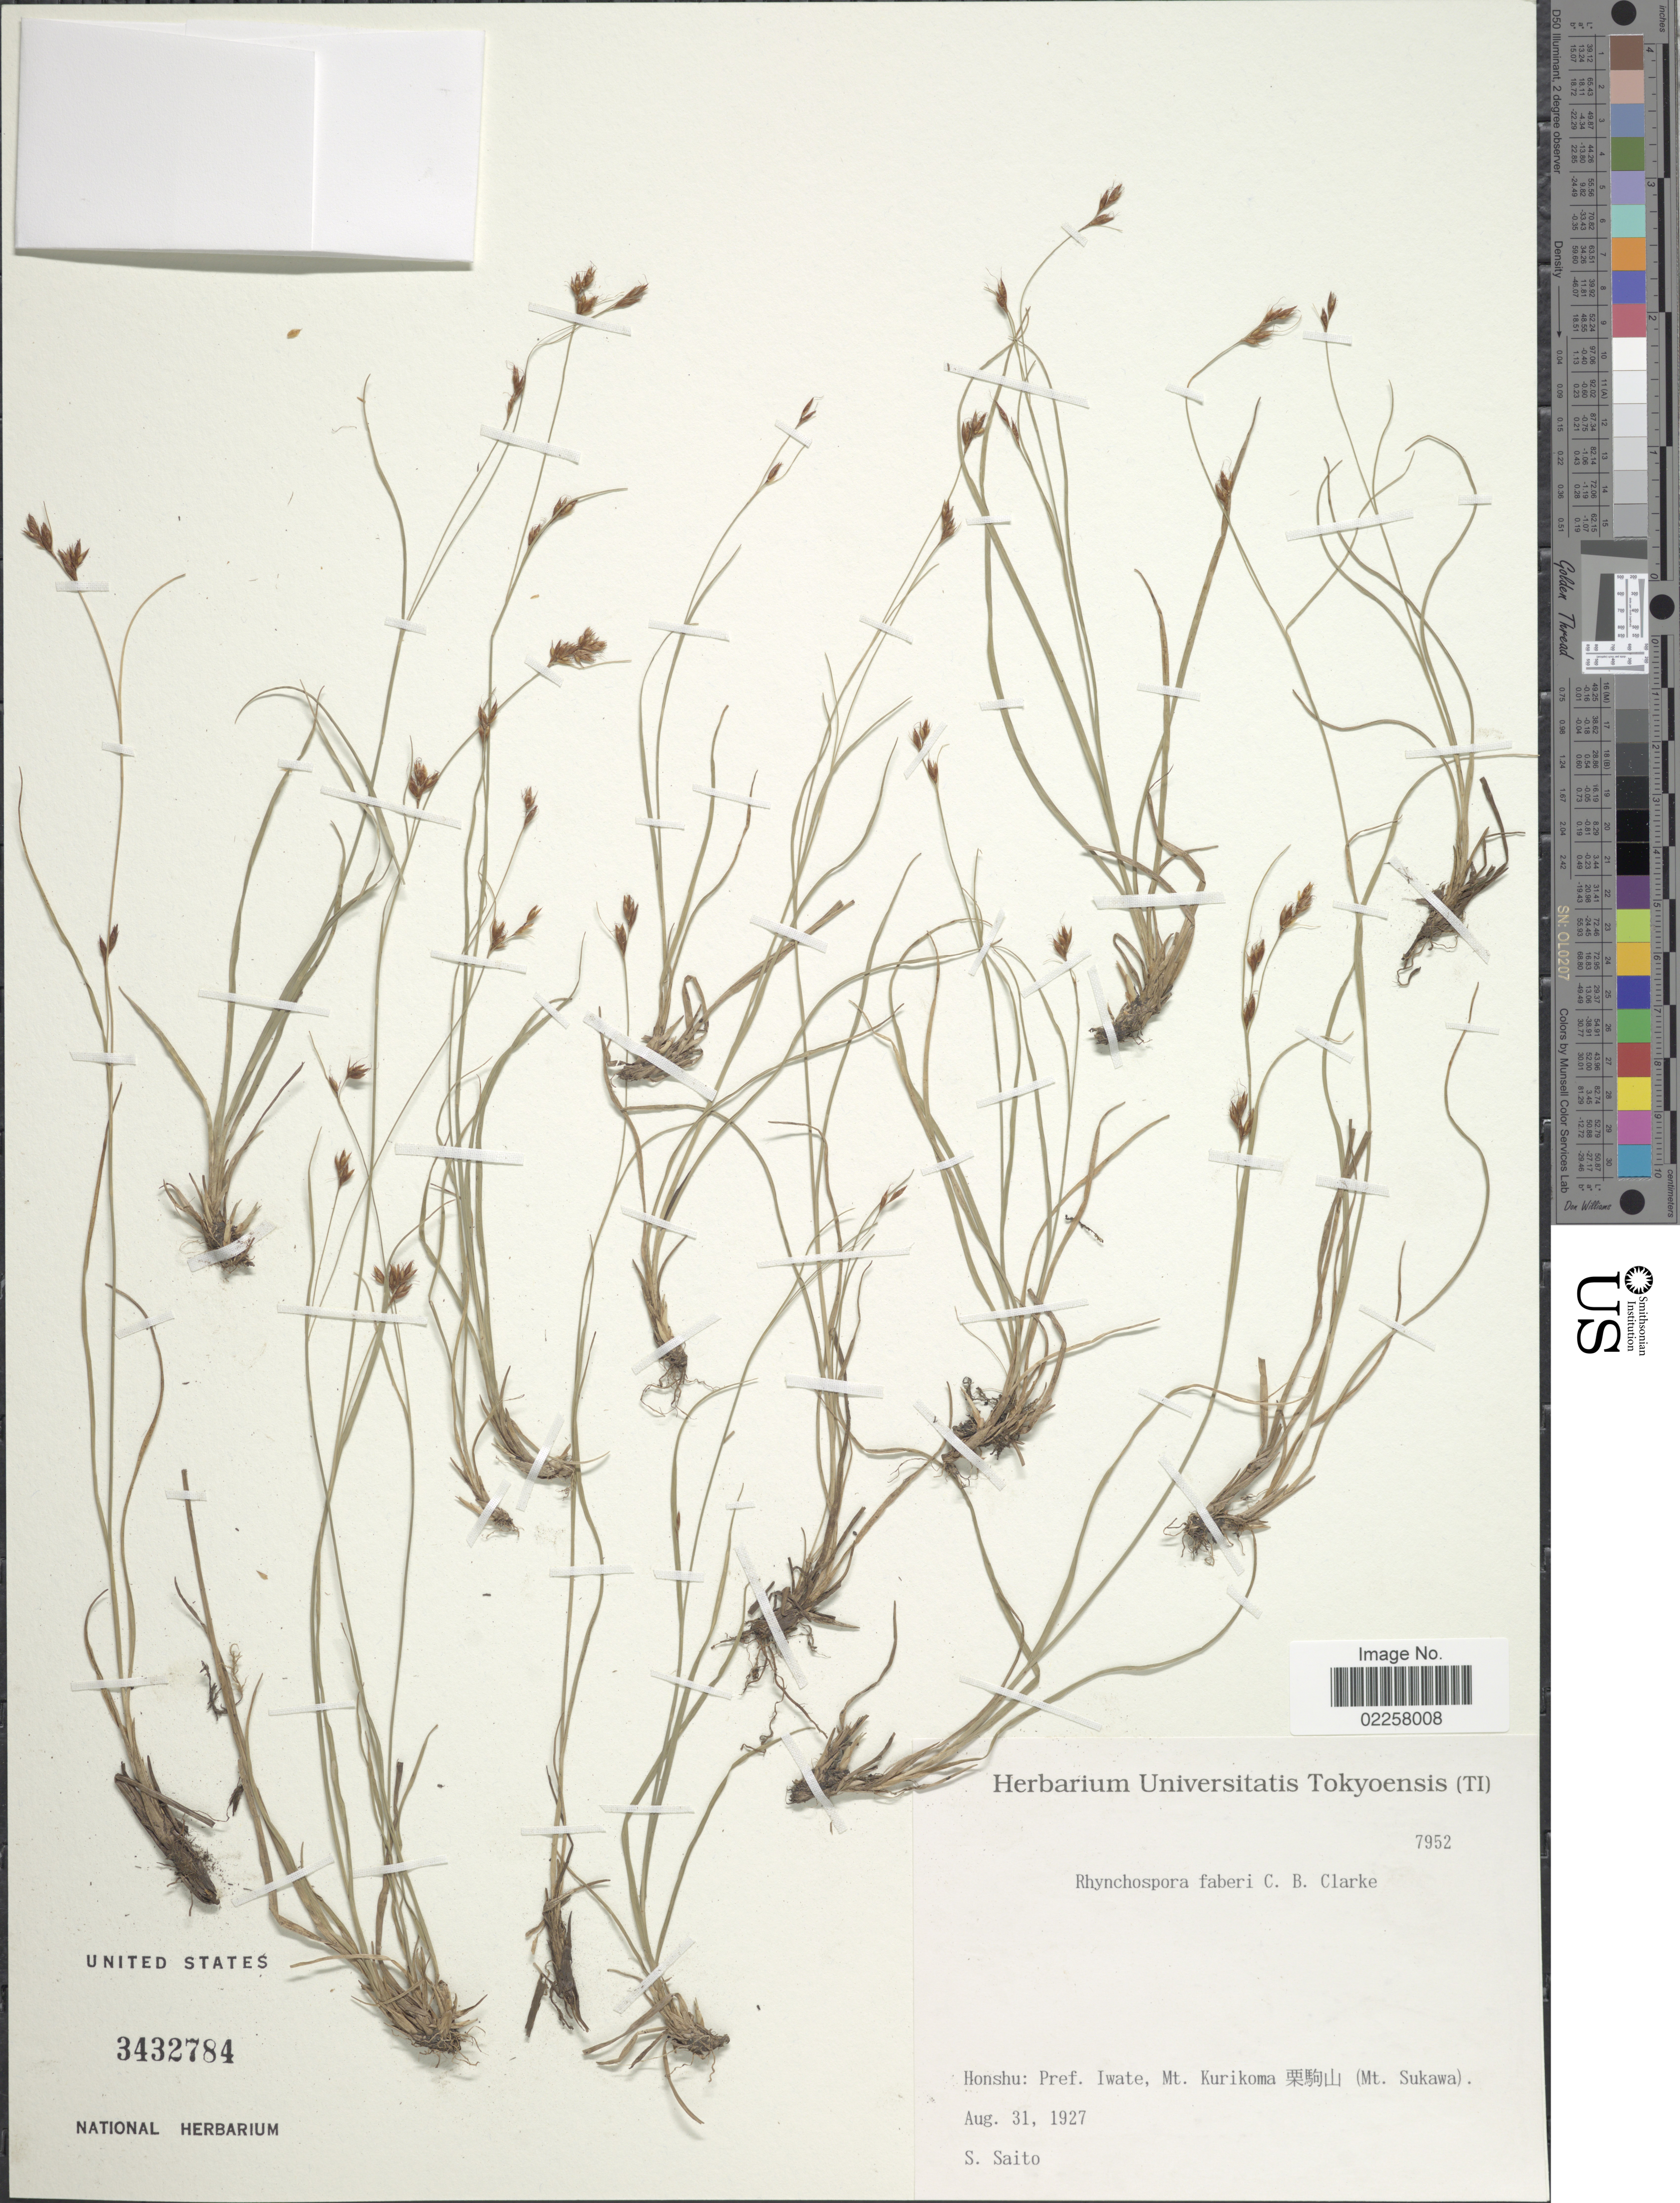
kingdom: Plantae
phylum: Tracheophyta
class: Liliopsida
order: Poales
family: Cyperaceae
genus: Rhynchospora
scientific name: Rhynchospora faberi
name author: C.B. Clarke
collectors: S. Saito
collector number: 7952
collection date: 1927-08-31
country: Japan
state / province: Iwate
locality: Honshu: Pref. Iwate, Mt. Kurikoma [Foreign script] (Mt. Sukawa)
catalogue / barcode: US 3432784